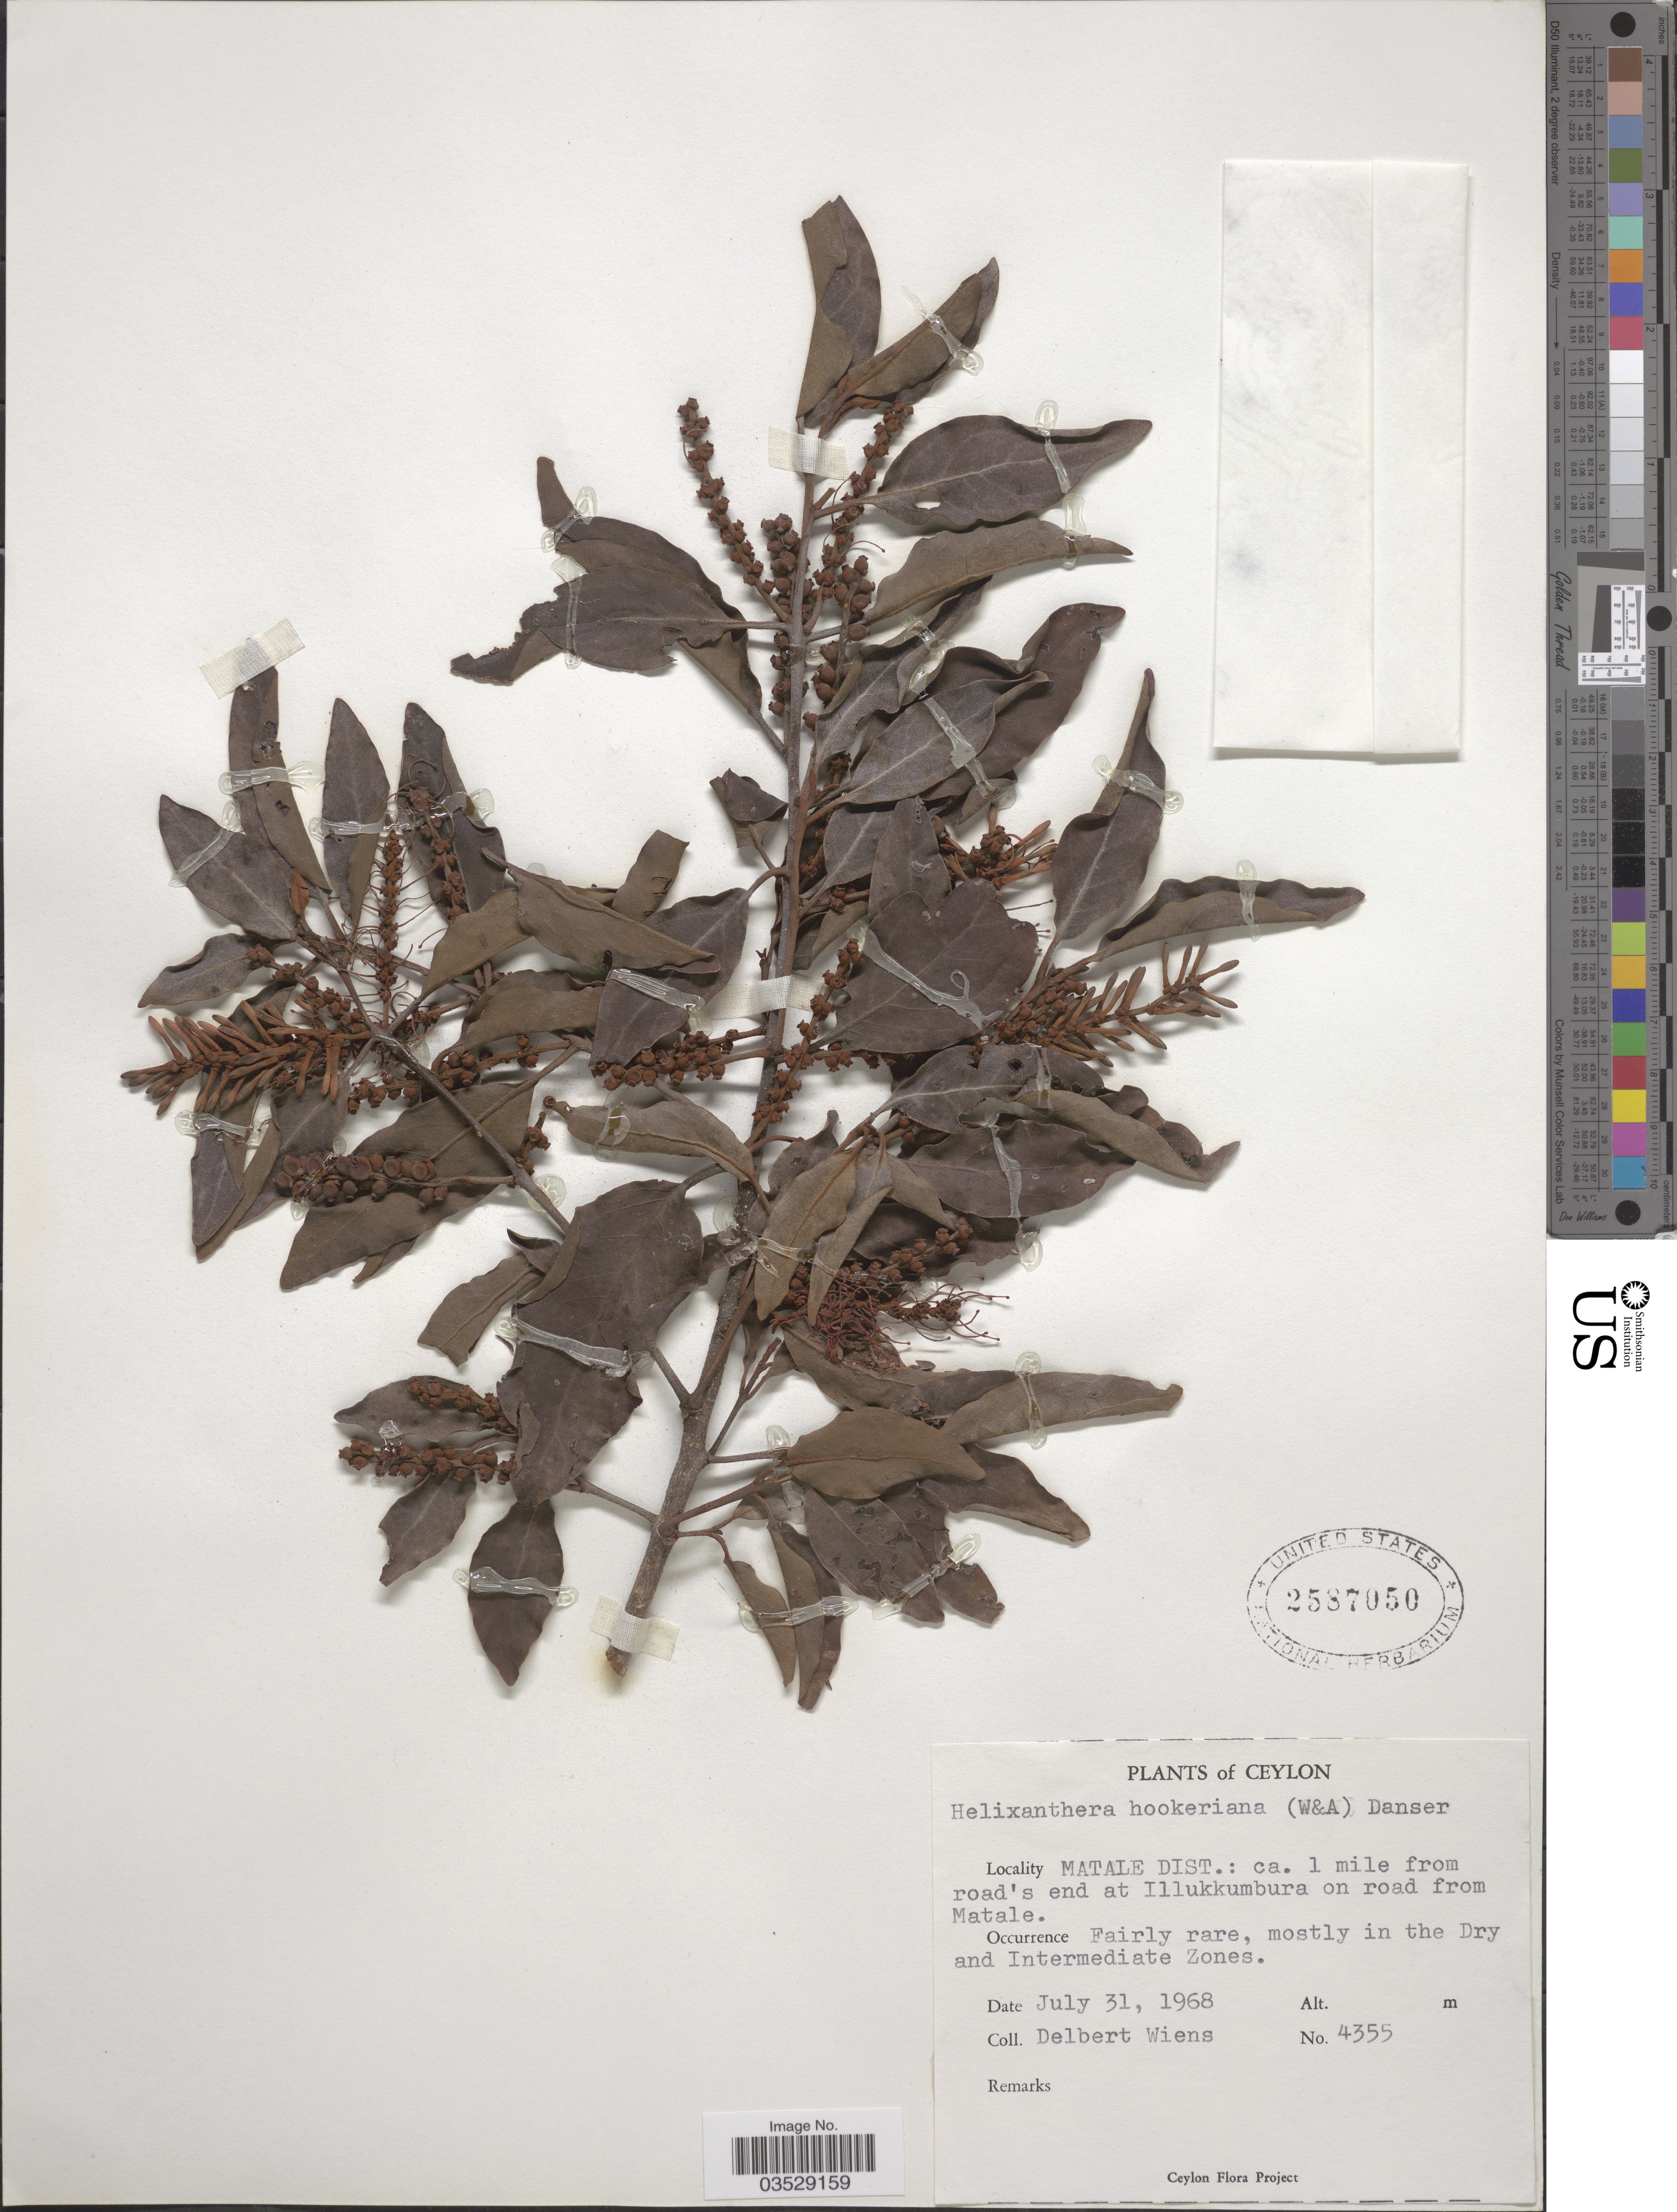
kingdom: Plantae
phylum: Tracheophyta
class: Magnoliopsida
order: Santalales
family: Loranthaceae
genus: Helixanthera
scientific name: Helixanthera hookeriana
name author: Danser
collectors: D. Wiens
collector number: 4355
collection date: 1968-07-31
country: Sri Lanka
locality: Ceylon. matale Dist.: ca. 1 mile from road's end at Illukkumbura on road from Matale.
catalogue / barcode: US 2587050